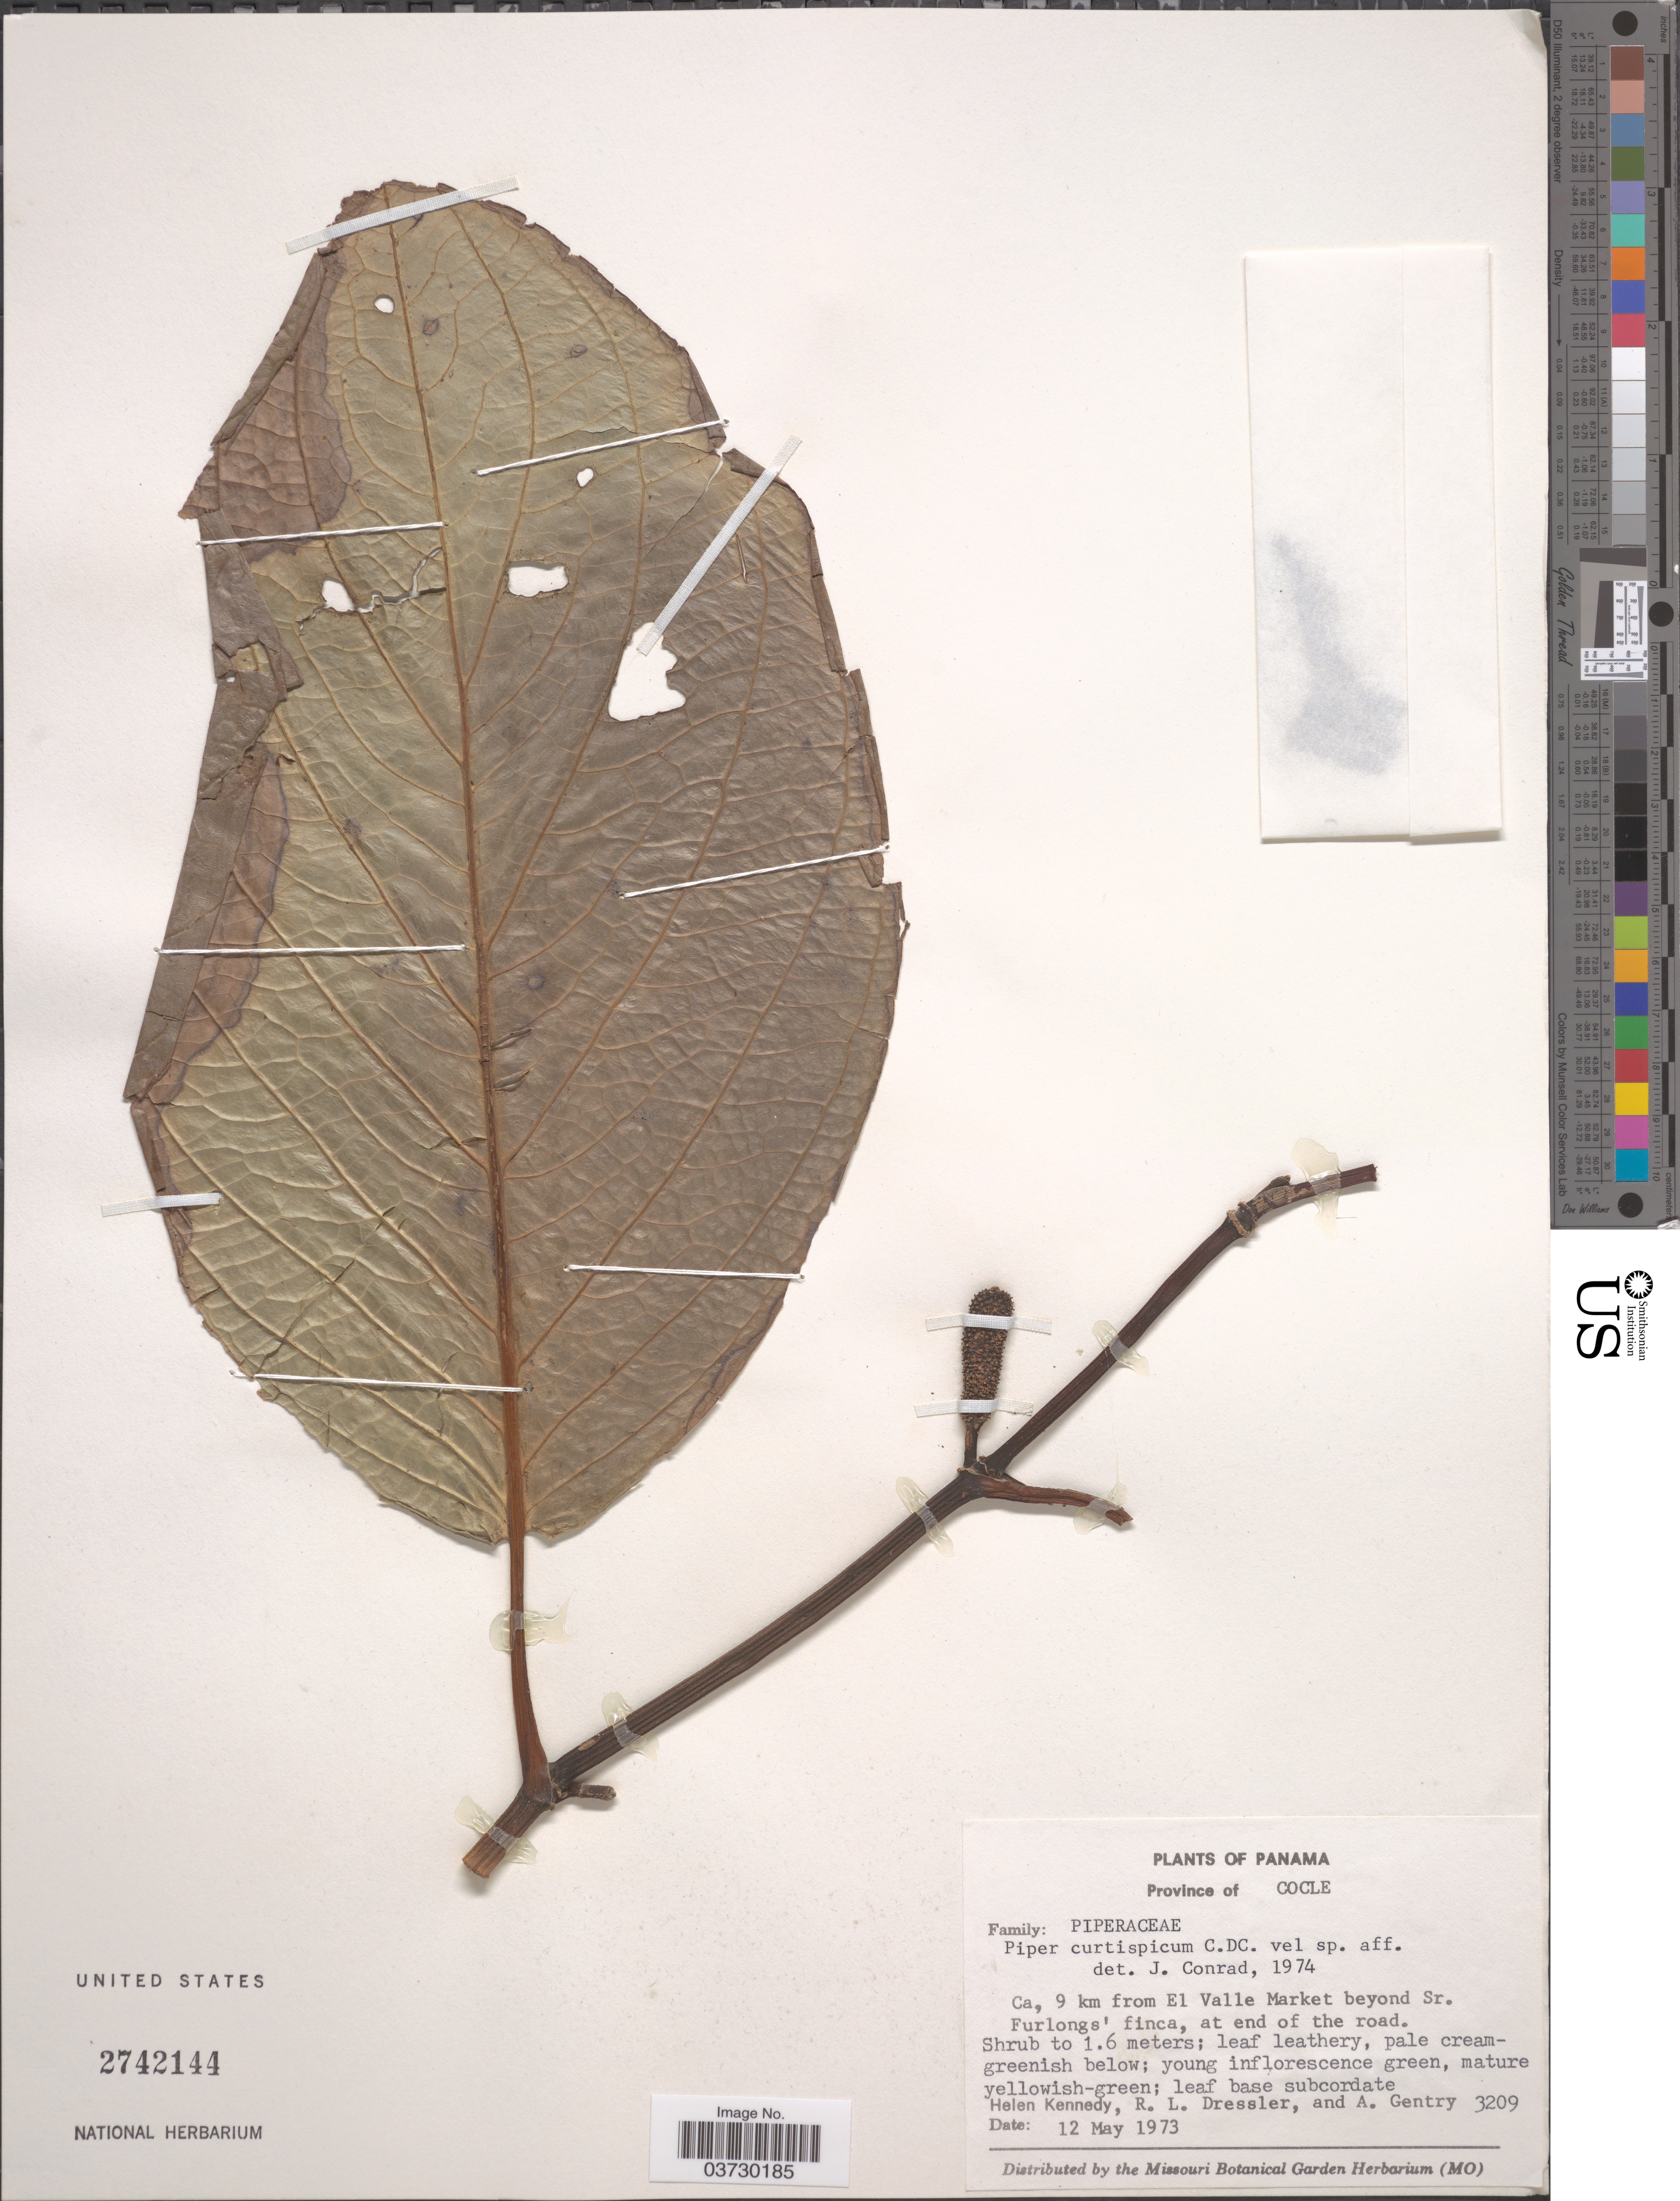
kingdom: Plantae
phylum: Tracheophyta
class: Magnoliopsida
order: Piperales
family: Piperaceae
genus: Piper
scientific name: Piper curtispicum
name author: C. DC. in Pittier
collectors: H. Kennedy, R. Dressler & A. H. Gentry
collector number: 3209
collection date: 1973-05-12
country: Panama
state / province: Cocle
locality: Ca, 9 km from El Valle Market beyond Sr. Fulong's finca, at end of the road.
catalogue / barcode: US 2742144